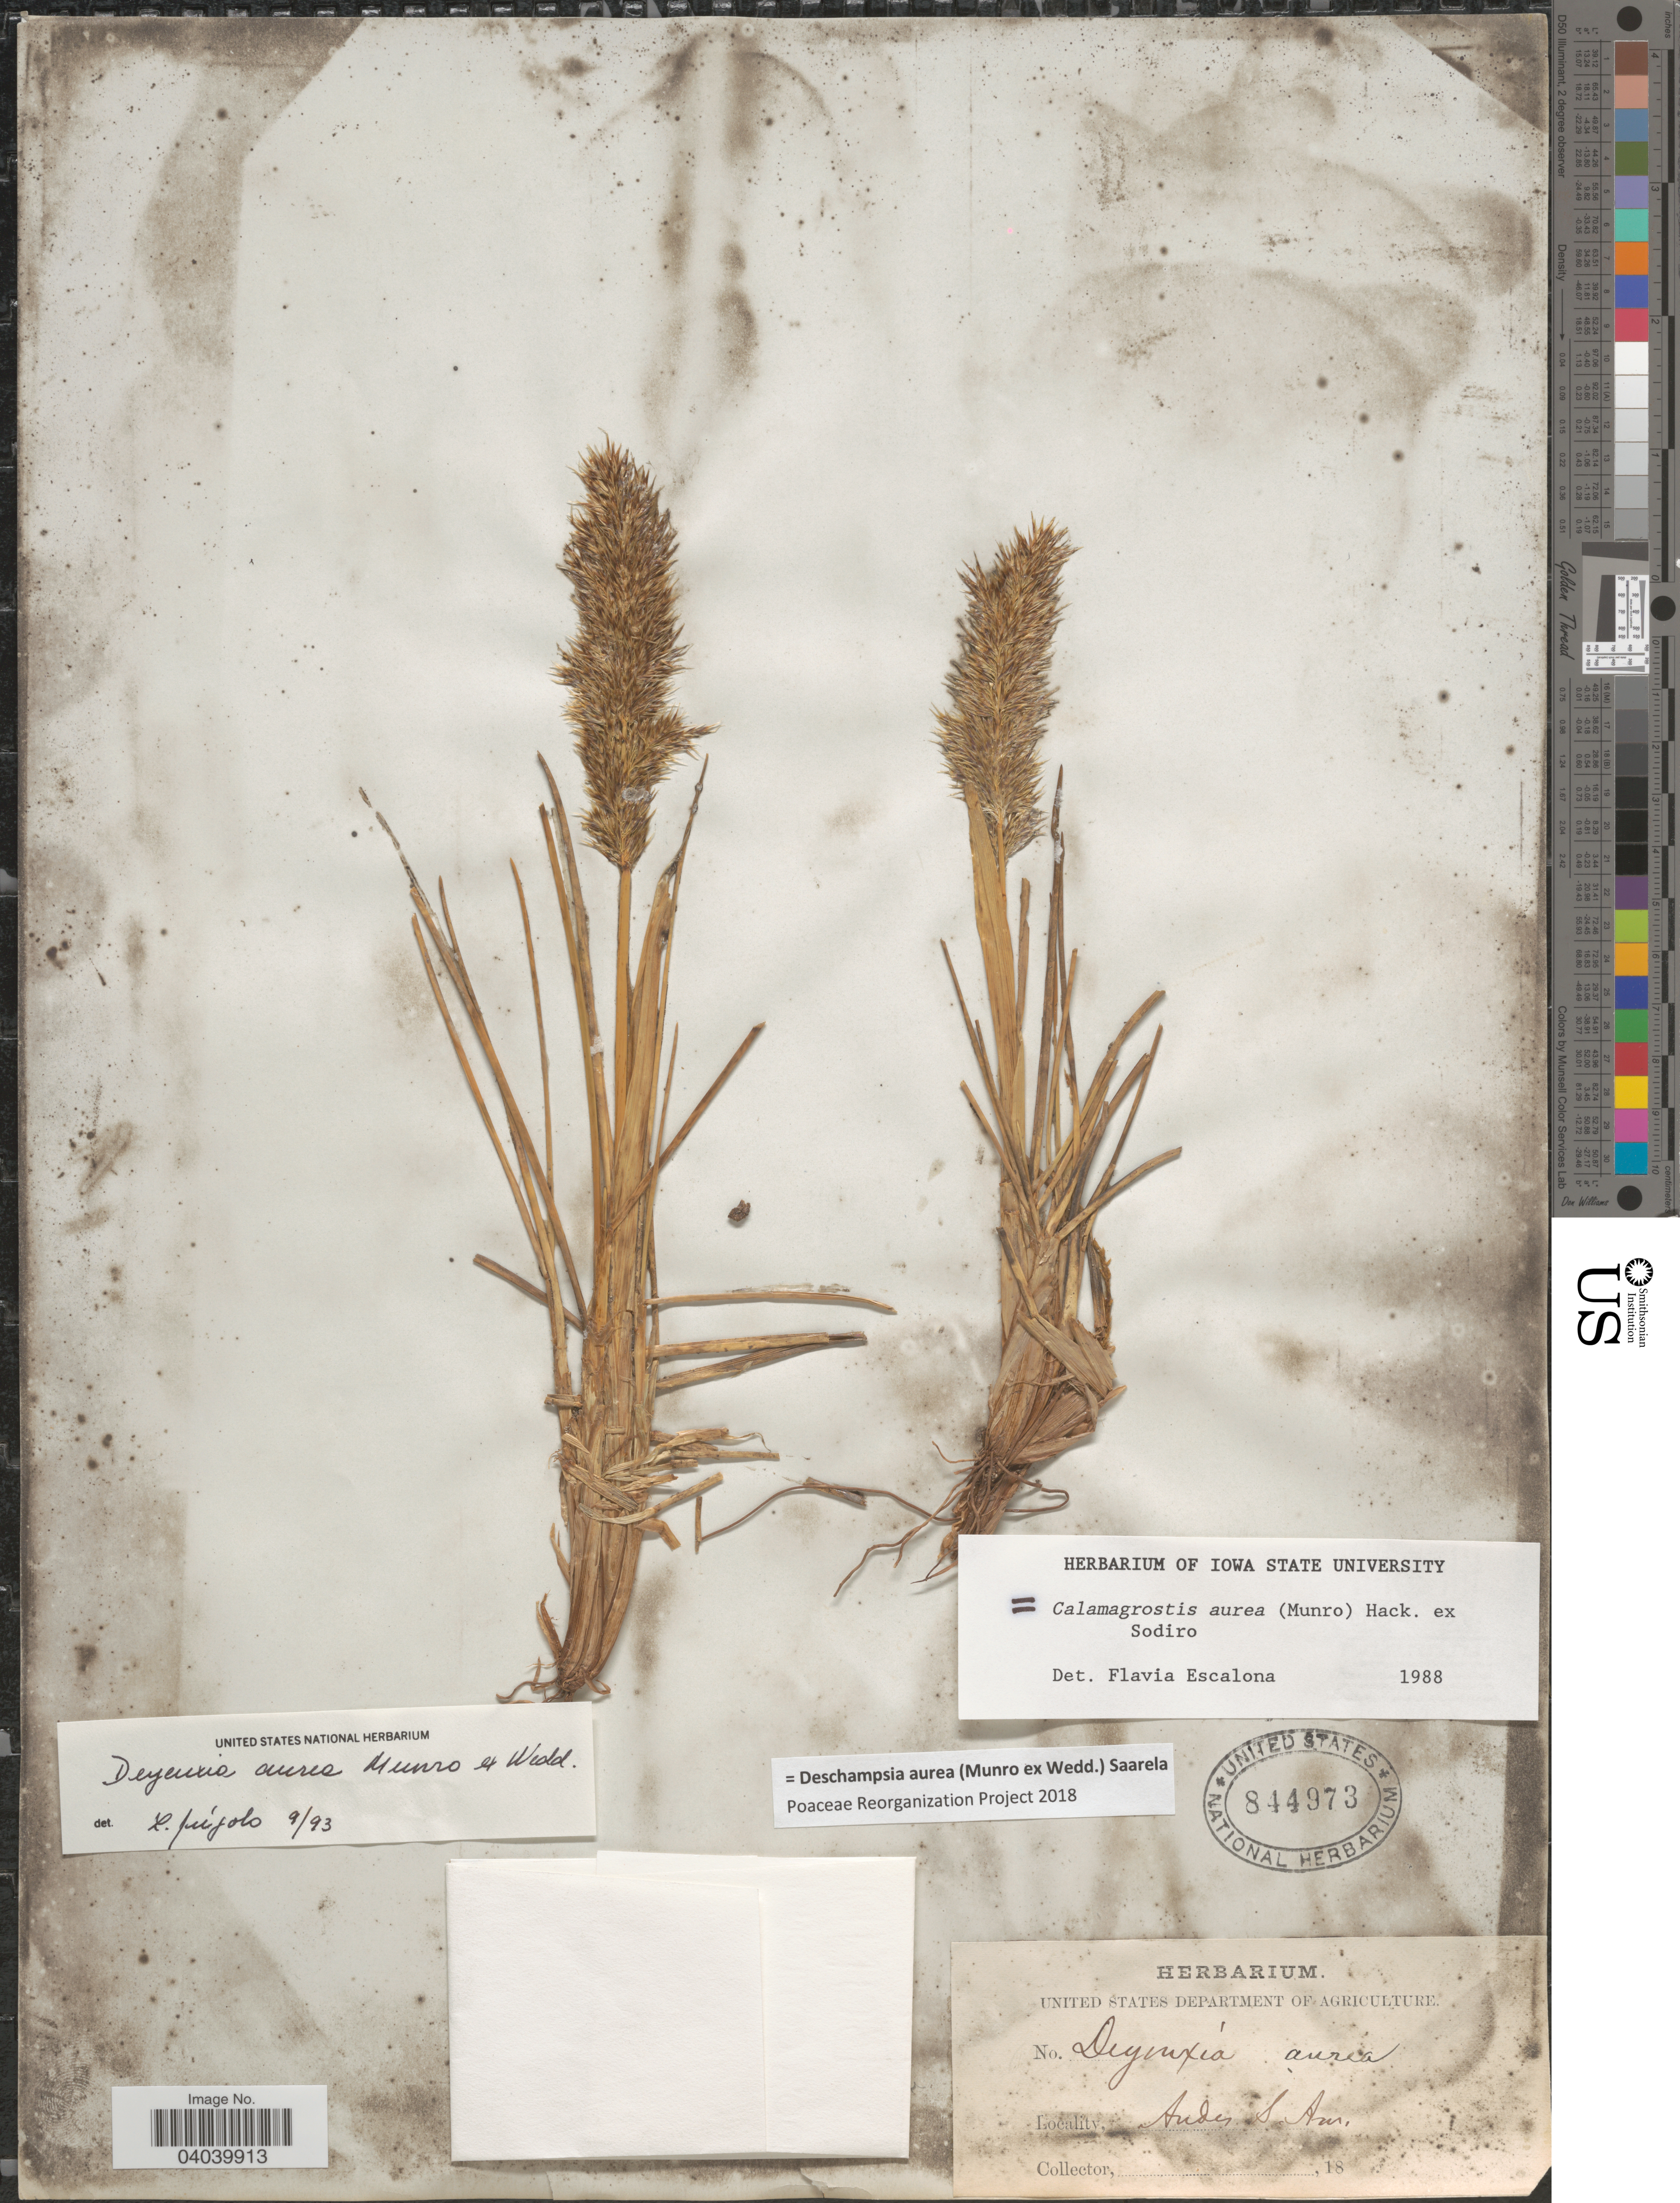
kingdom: Plantae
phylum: Tracheophyta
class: Liliopsida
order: Poales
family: Poaceae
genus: Deschampsia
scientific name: Deschampsia aurea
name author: (Munro ex Wedd.) Saarela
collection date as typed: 18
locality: Andes S. Am.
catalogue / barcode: US 844973